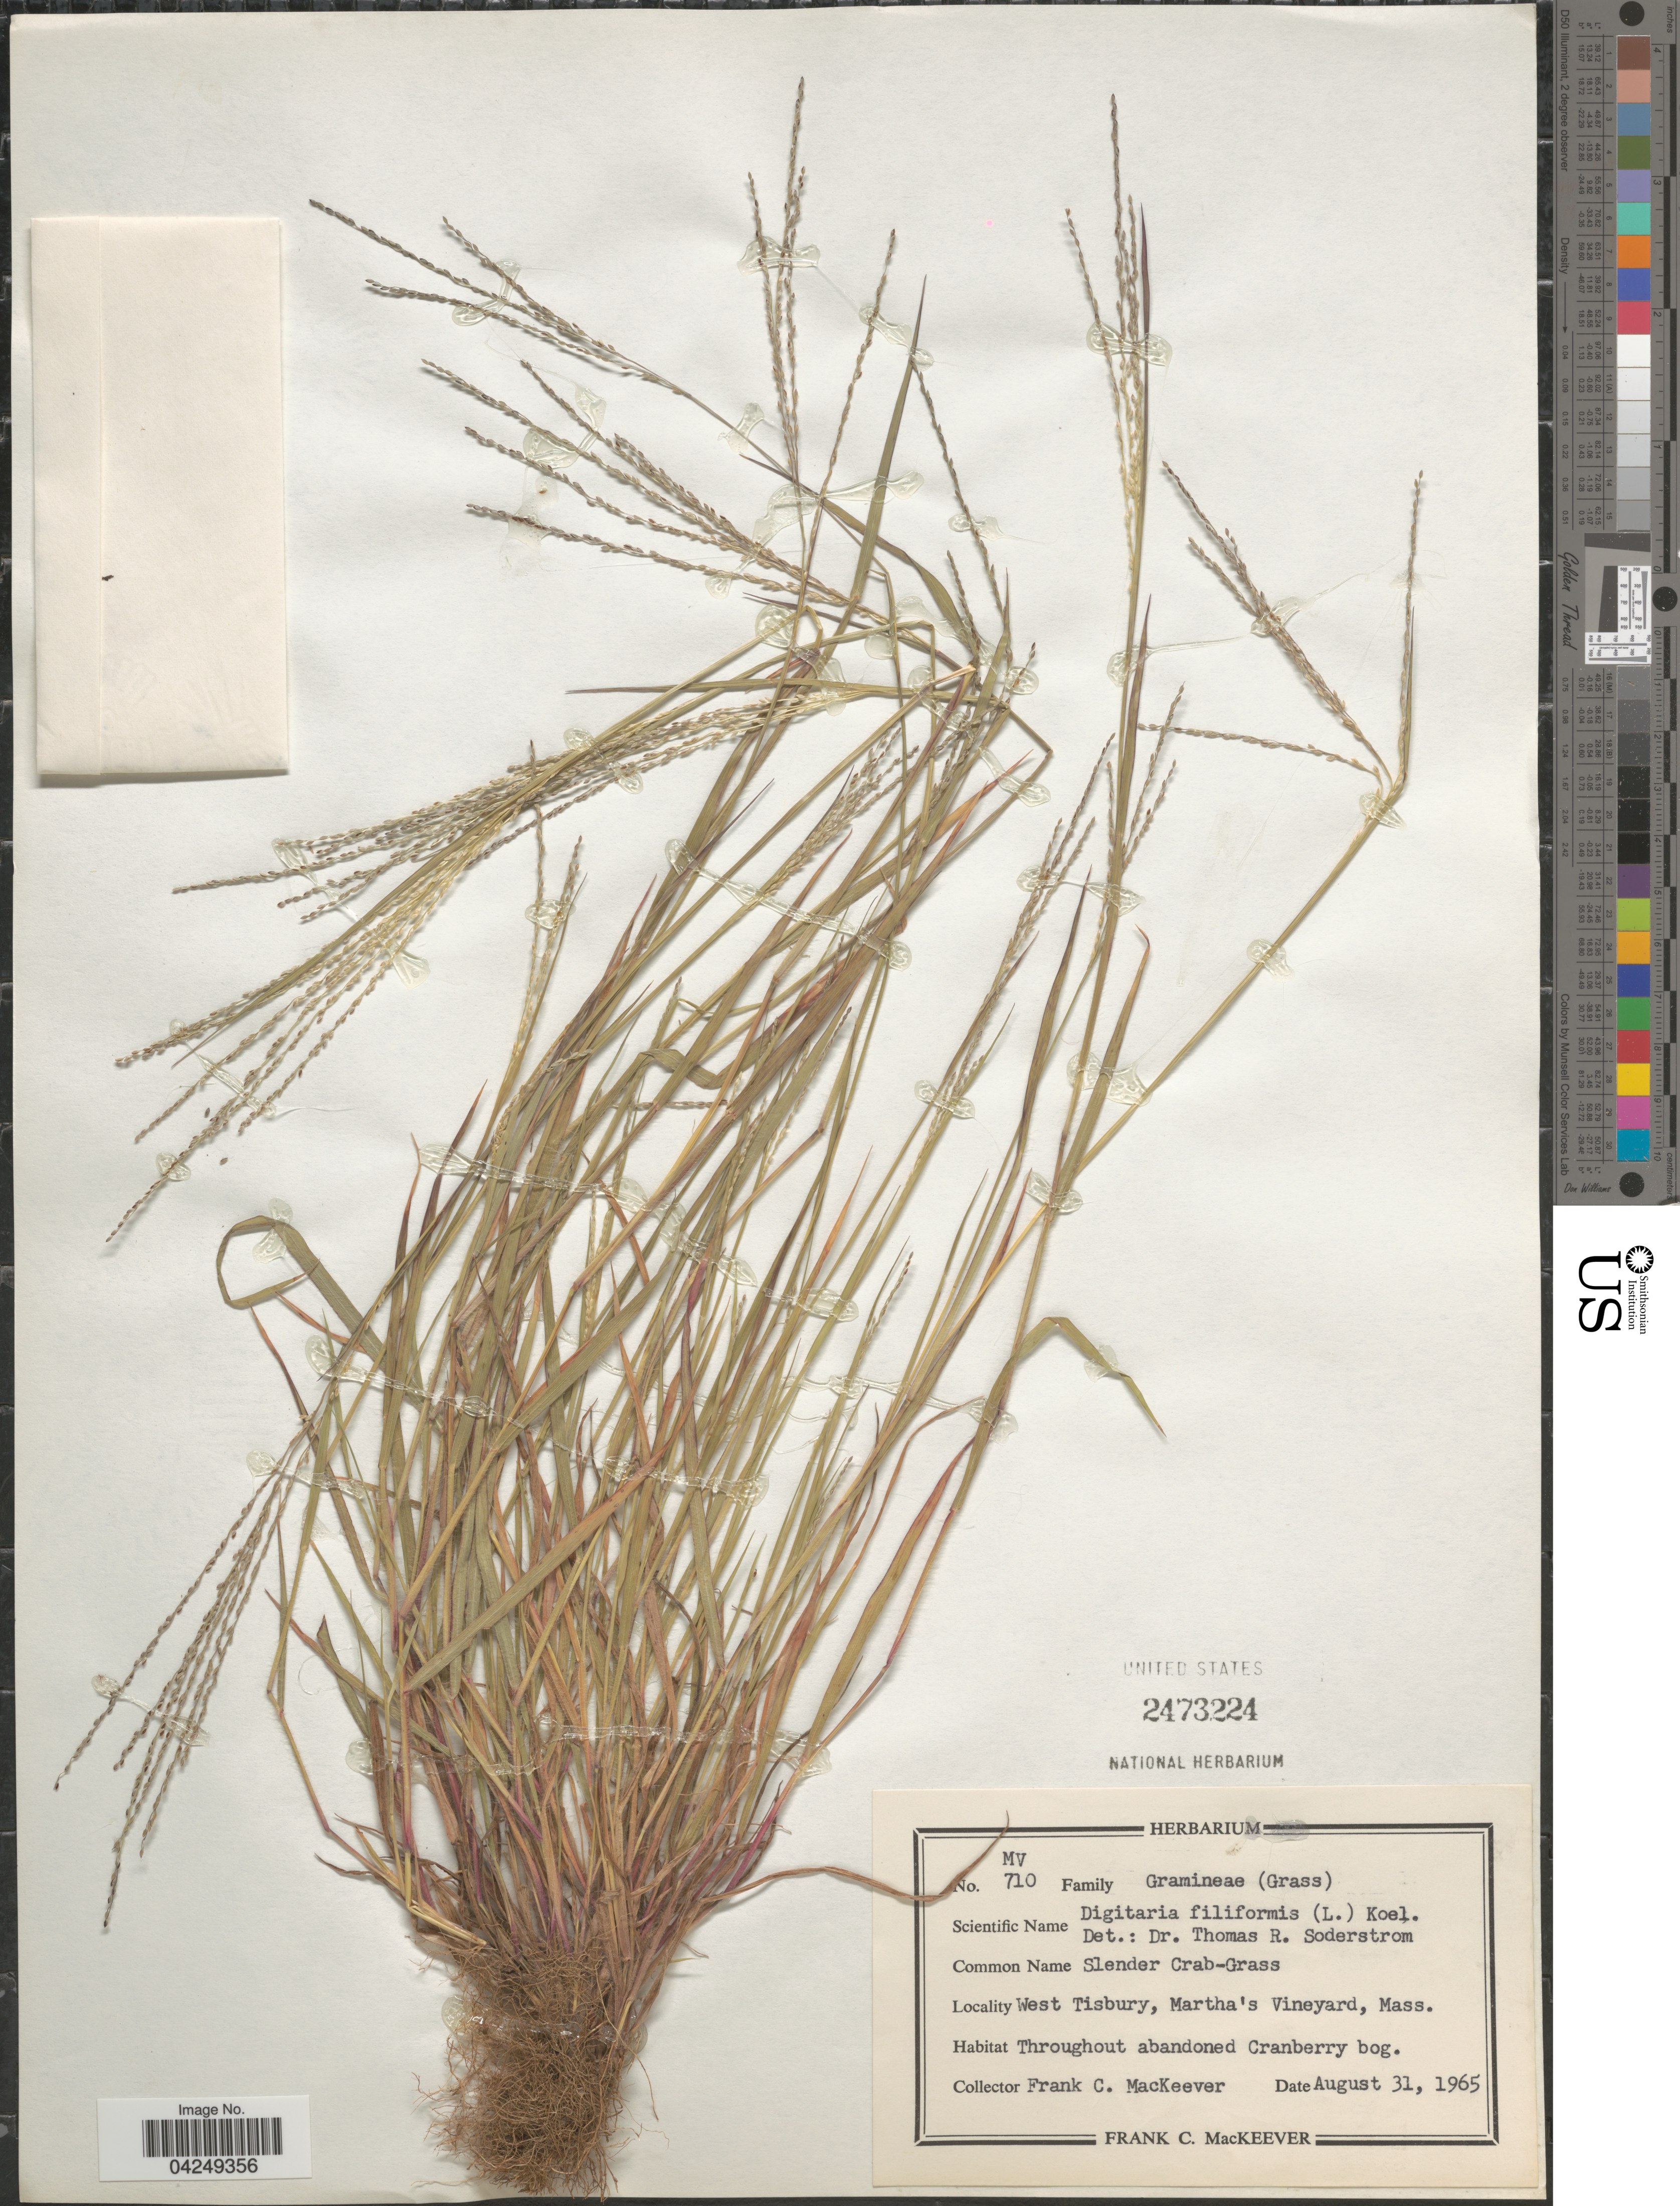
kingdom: Plantae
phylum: Tracheophyta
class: Liliopsida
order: Poales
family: Poaceae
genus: Digitaria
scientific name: Digitaria filiformis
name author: (L.) Koeler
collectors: F. C. MacKeever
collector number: MV710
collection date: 1965-08-31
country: United States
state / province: Massachusetts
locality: West Tisbury, Martha's Vineyard. Throughout abandoned Cranberry bog.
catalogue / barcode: US 2473224